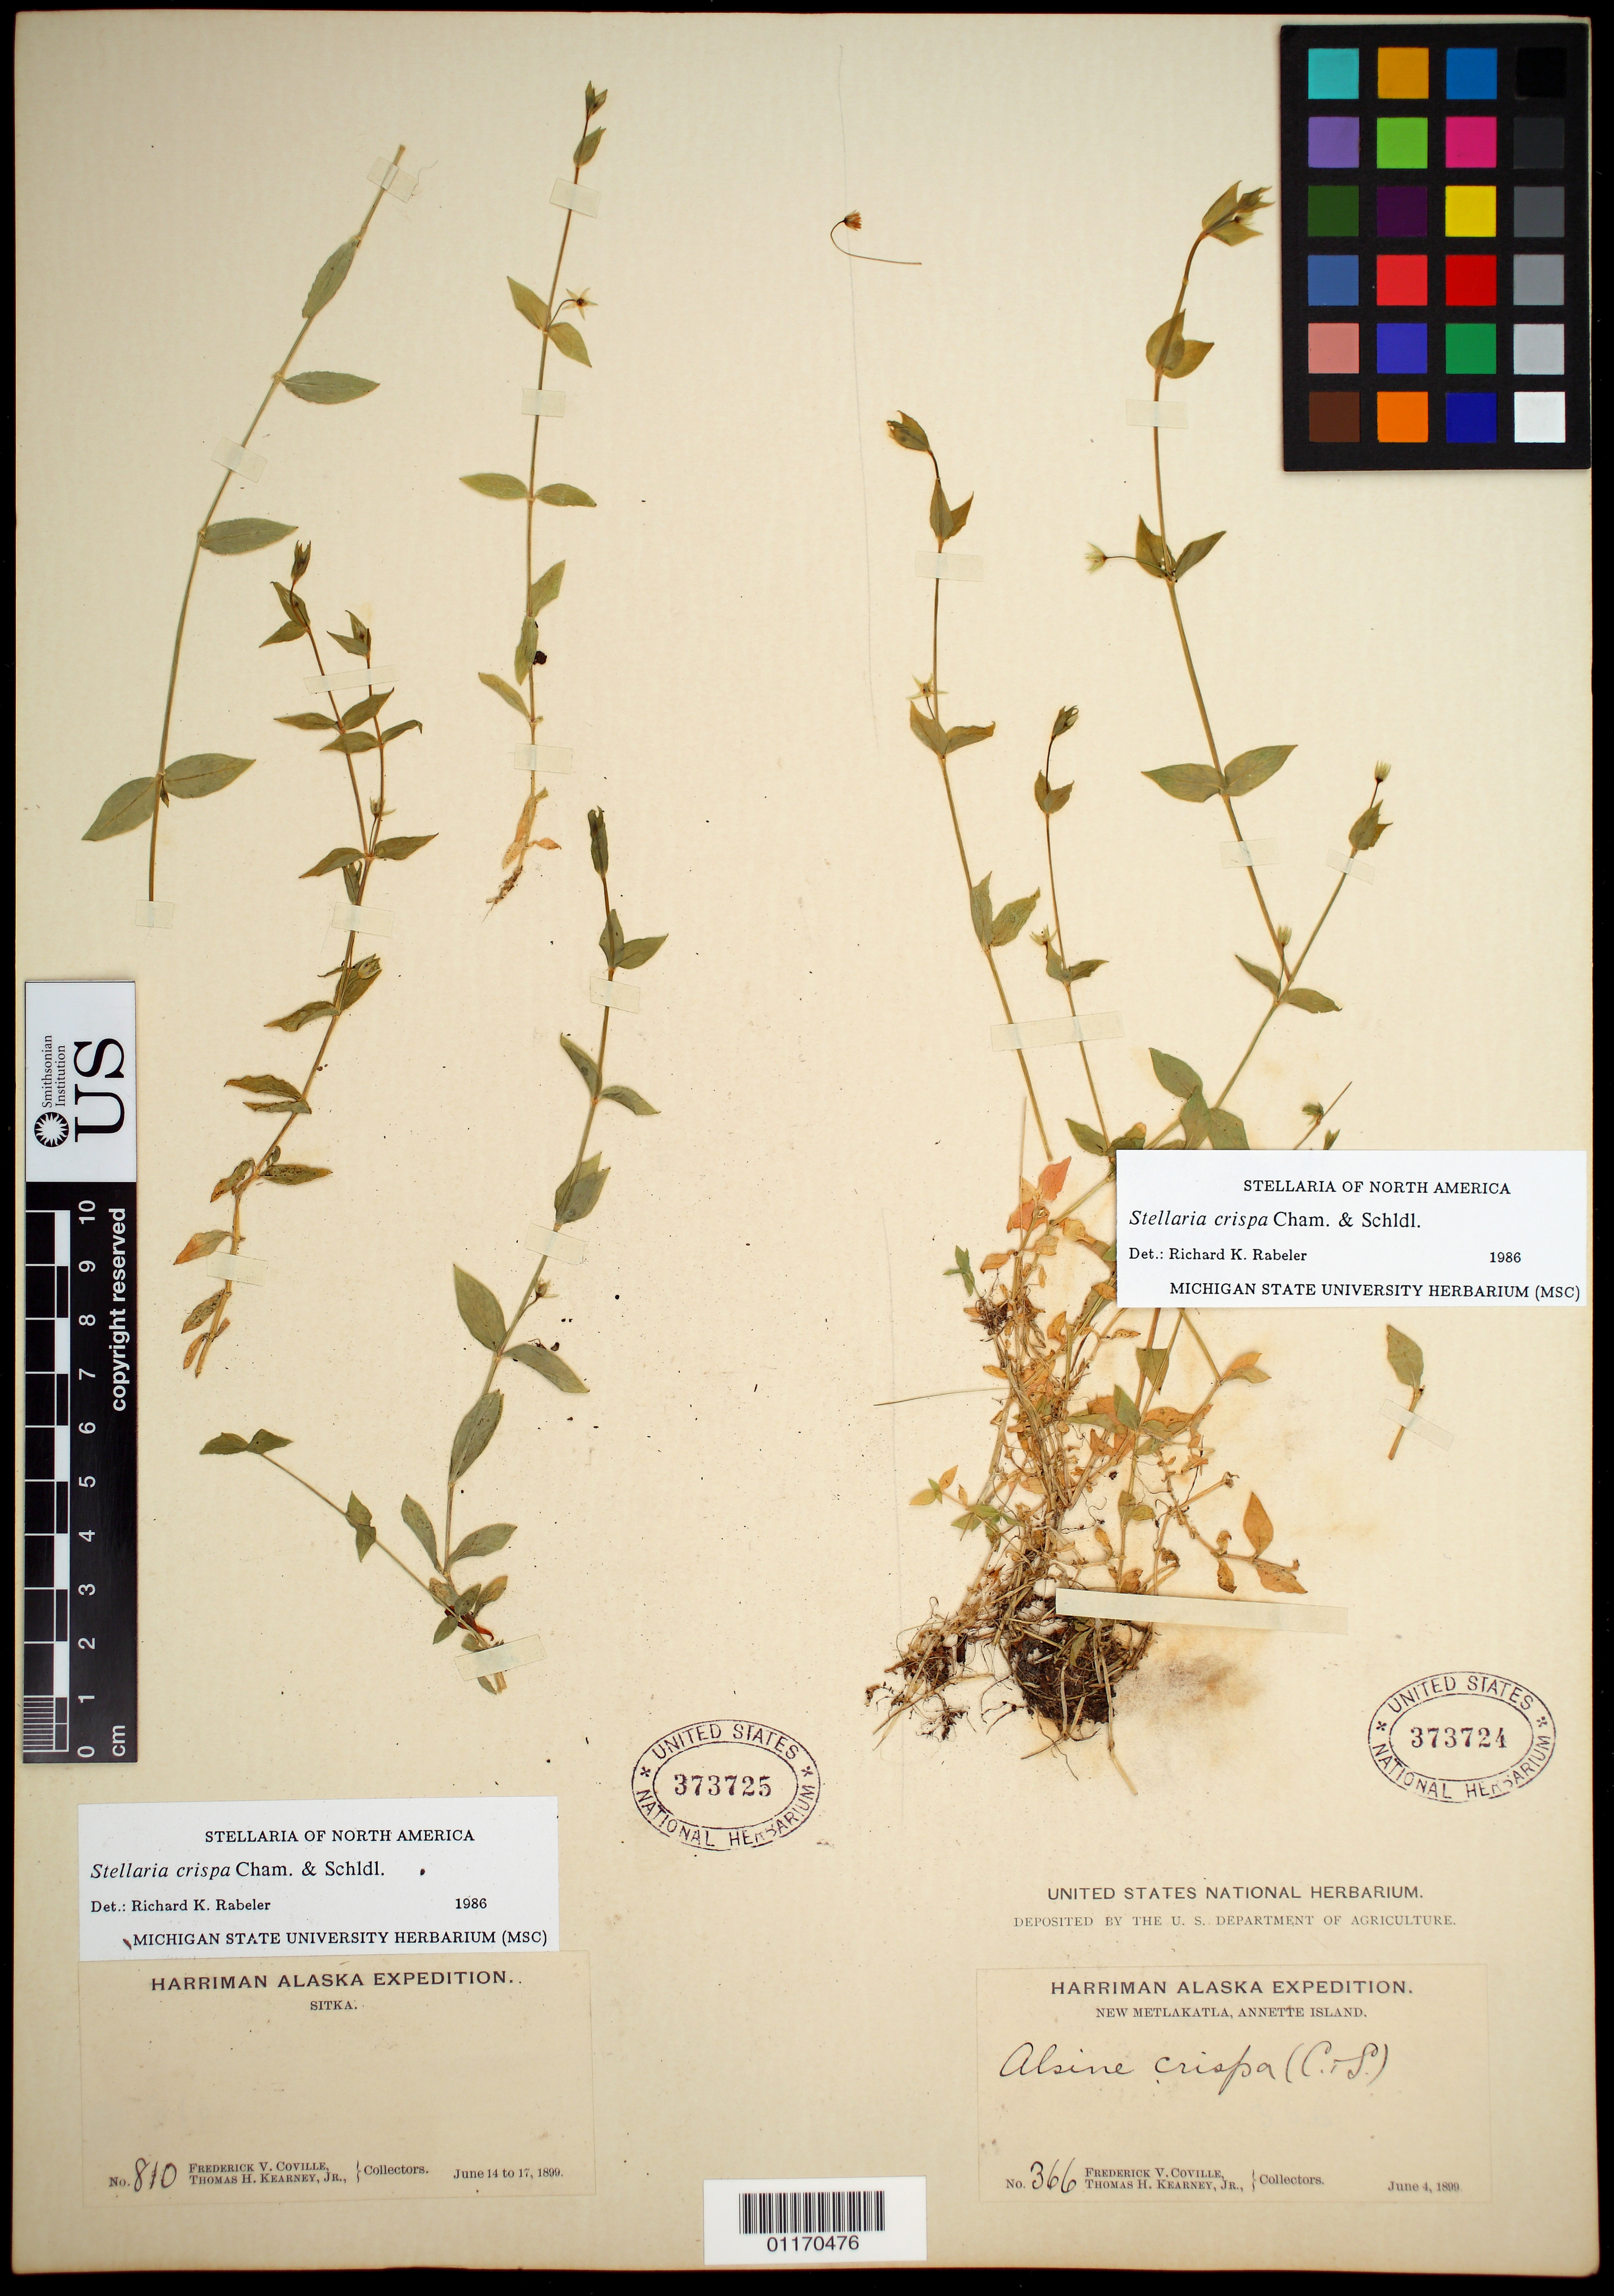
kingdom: Plantae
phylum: Tracheophyta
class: Magnoliopsida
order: Caryophyllales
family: Caryophyllaceae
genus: Stellaria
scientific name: Stellaria crispa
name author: Cham. & Schltdl.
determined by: Rabeler, R. K.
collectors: F. V. Coville & T. H. Kearney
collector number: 366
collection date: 1899-06-04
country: United States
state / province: Alaska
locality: New Metlakatla, Annette Island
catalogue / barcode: US 373724-2